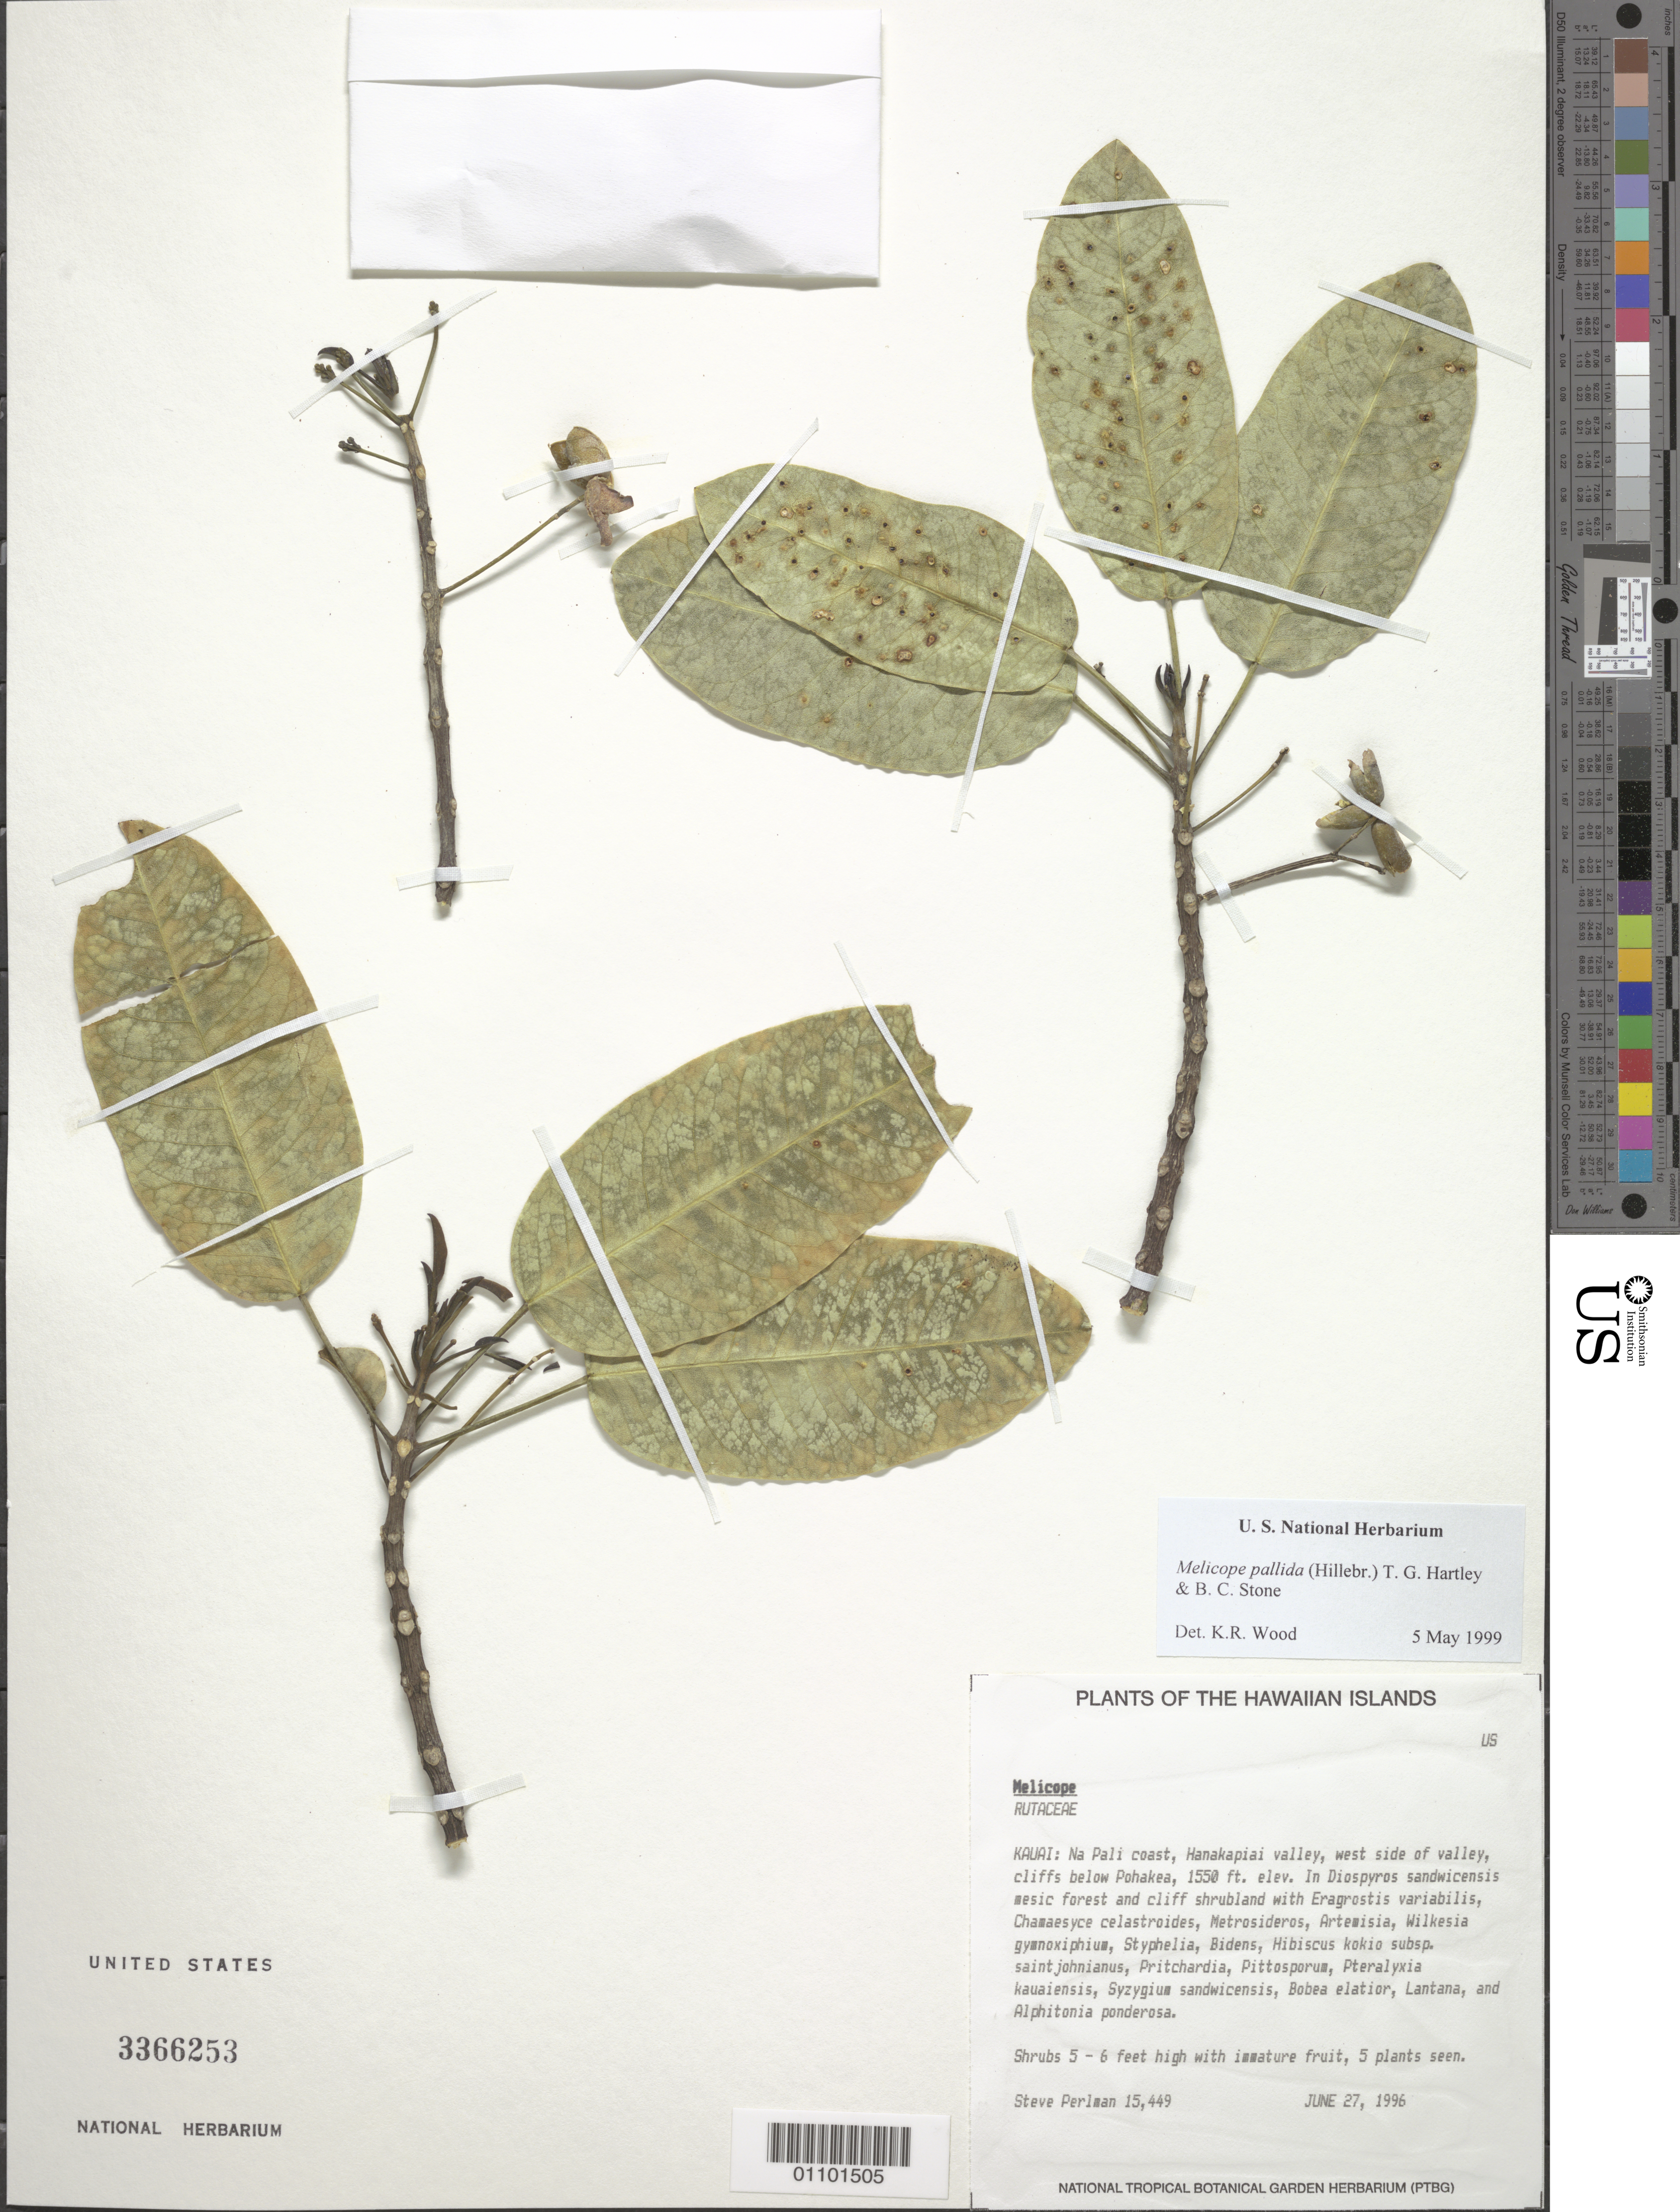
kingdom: Plantae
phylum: Tracheophyta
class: Magnoliopsida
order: Sapindales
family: Rutaceae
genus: Melicope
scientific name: Melicope pallida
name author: (Hillebr.) T.G. Hartley & B.C. Stone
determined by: Wood, Kenneth R.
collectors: S. P. Perlman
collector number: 15,449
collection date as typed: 27 Jun 1996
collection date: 1996-06-27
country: United States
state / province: Hawaii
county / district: Kauai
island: Kaua'i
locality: Na Pali coast, Hanakapiai valley, W side of valley, cliffs below Pohakea.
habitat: Mesic forest.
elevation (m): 472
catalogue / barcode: US 3366253